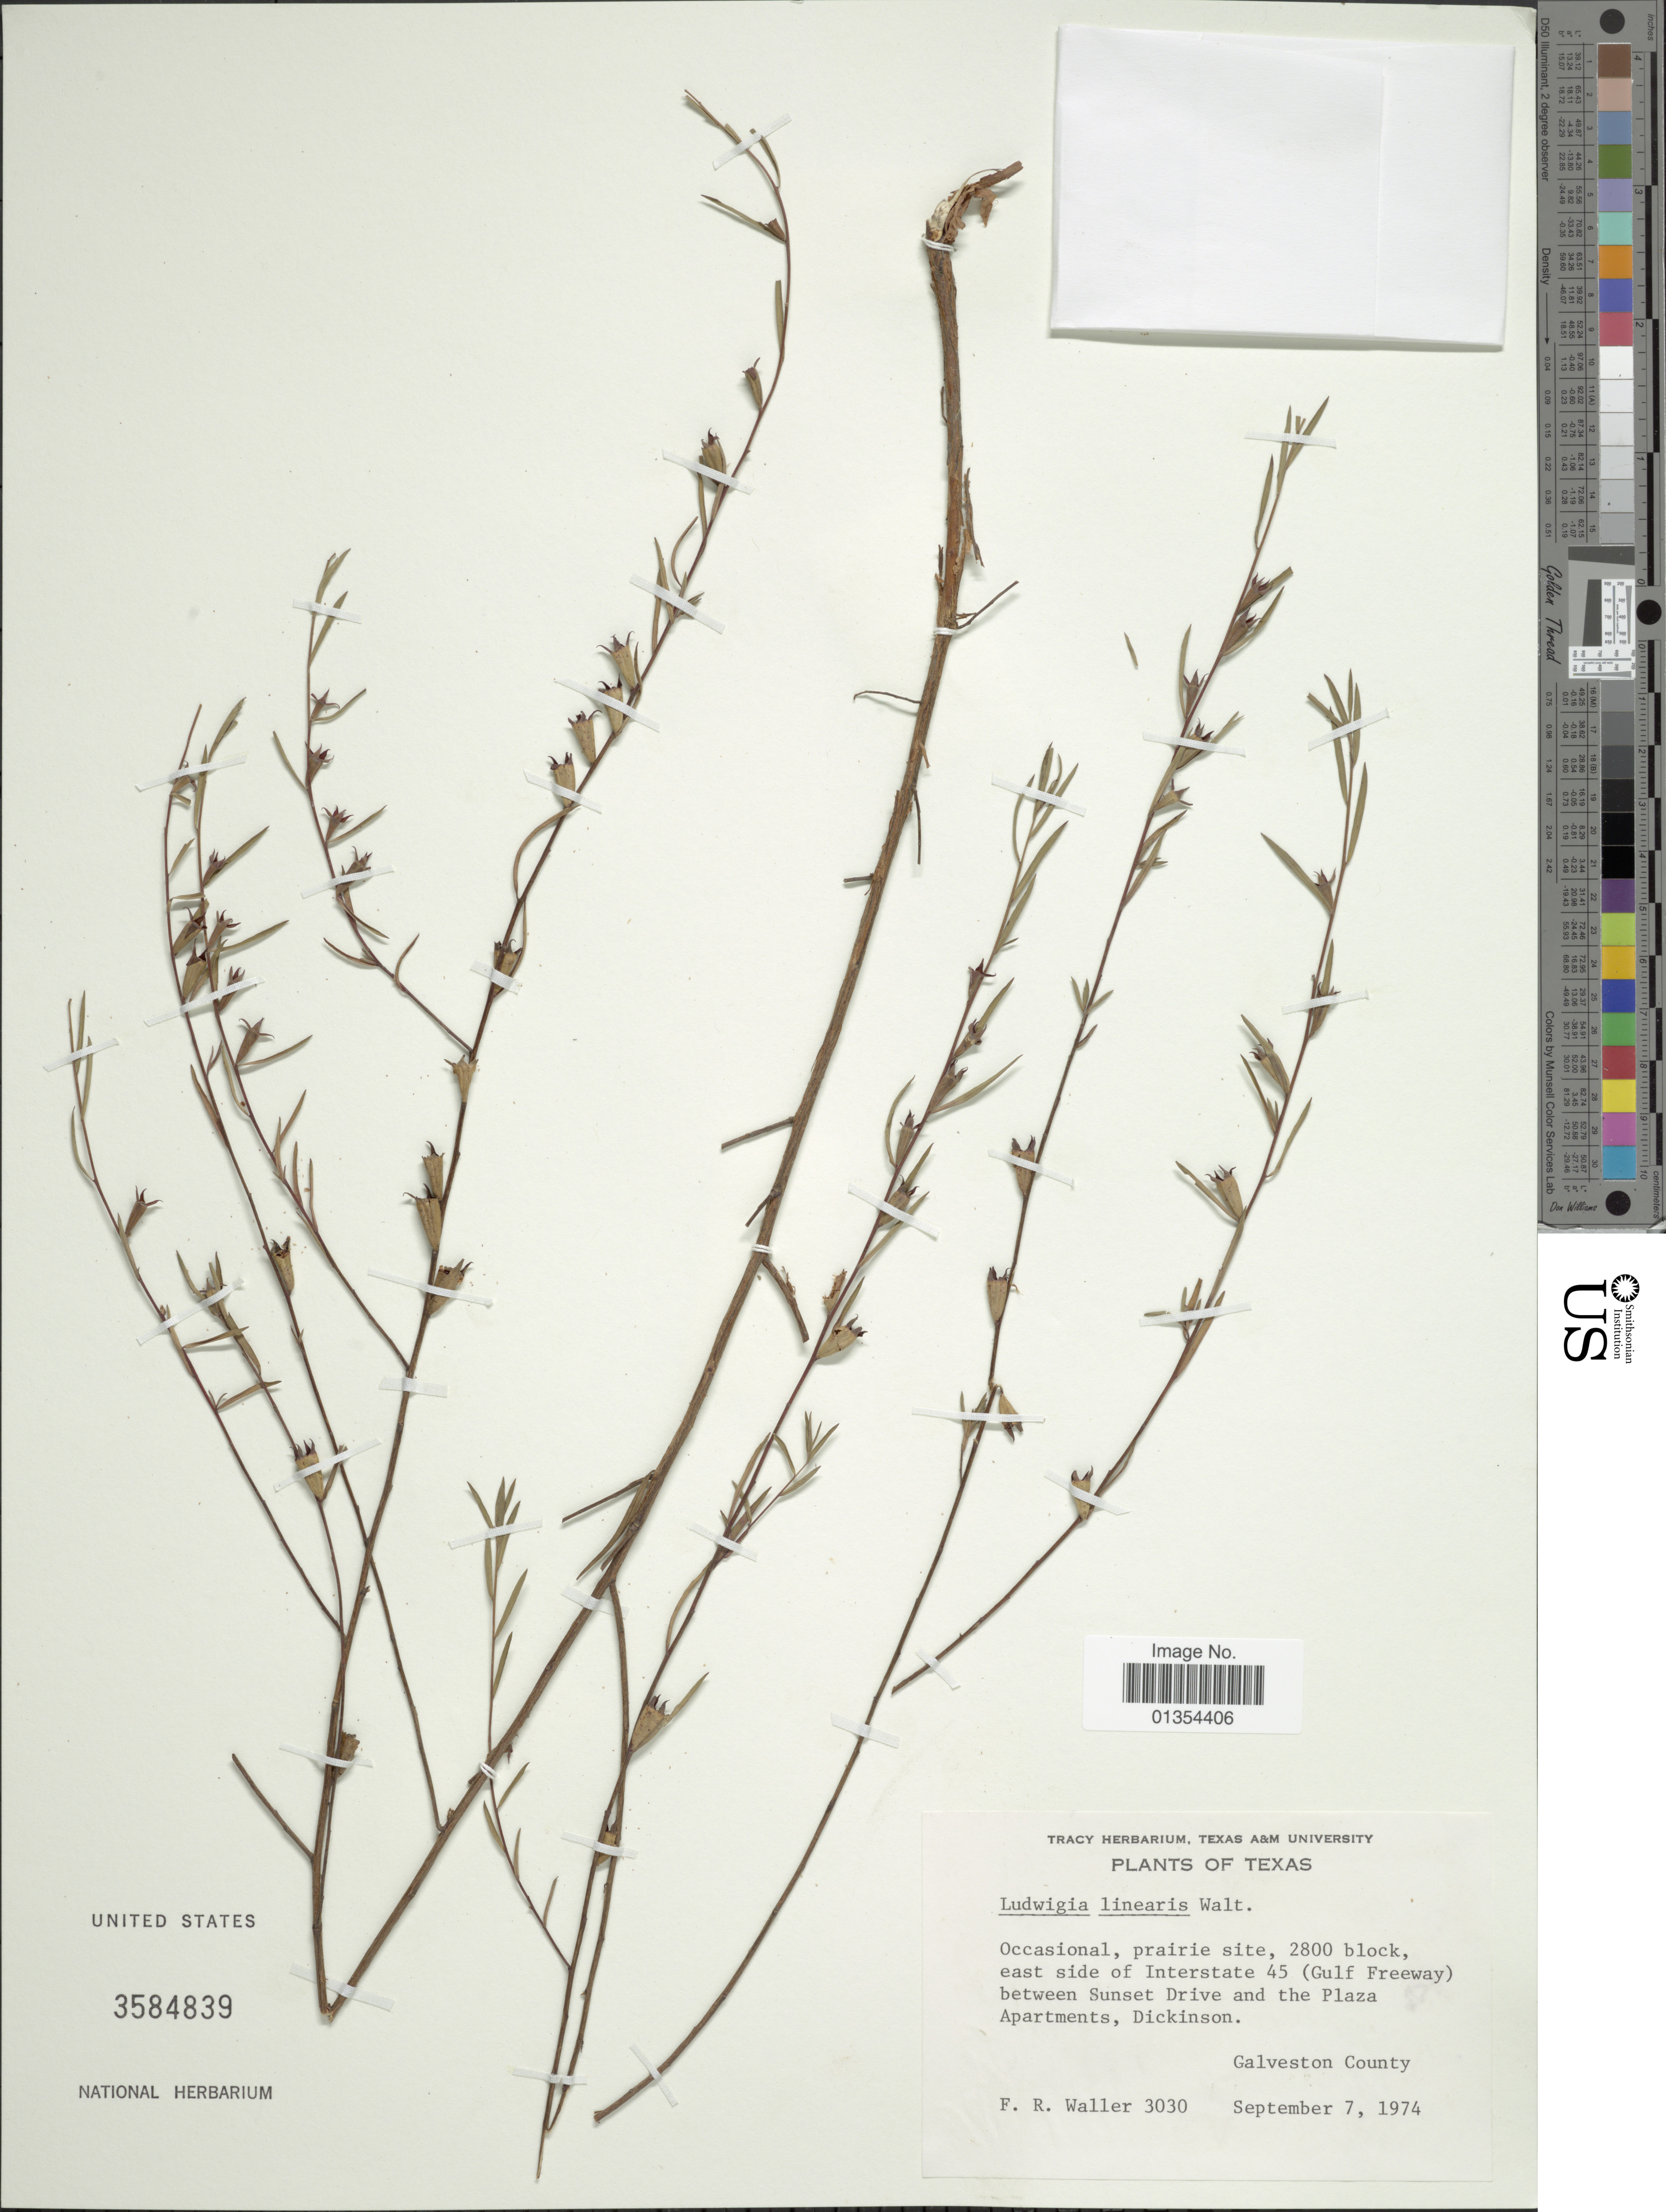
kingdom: Plantae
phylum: Tracheophyta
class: Magnoliopsida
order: Myrtales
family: Onagraceae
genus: Ludwigia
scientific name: Ludwigia linearis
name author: Walter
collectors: F. R. Waller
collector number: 3030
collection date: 1974-09-07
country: United States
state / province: Texas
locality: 2800 block, east side of Interstate 45 (Gulf Freeway) between Sunset Drive and the Plaza Apartments, Dickinson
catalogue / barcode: US 3584839